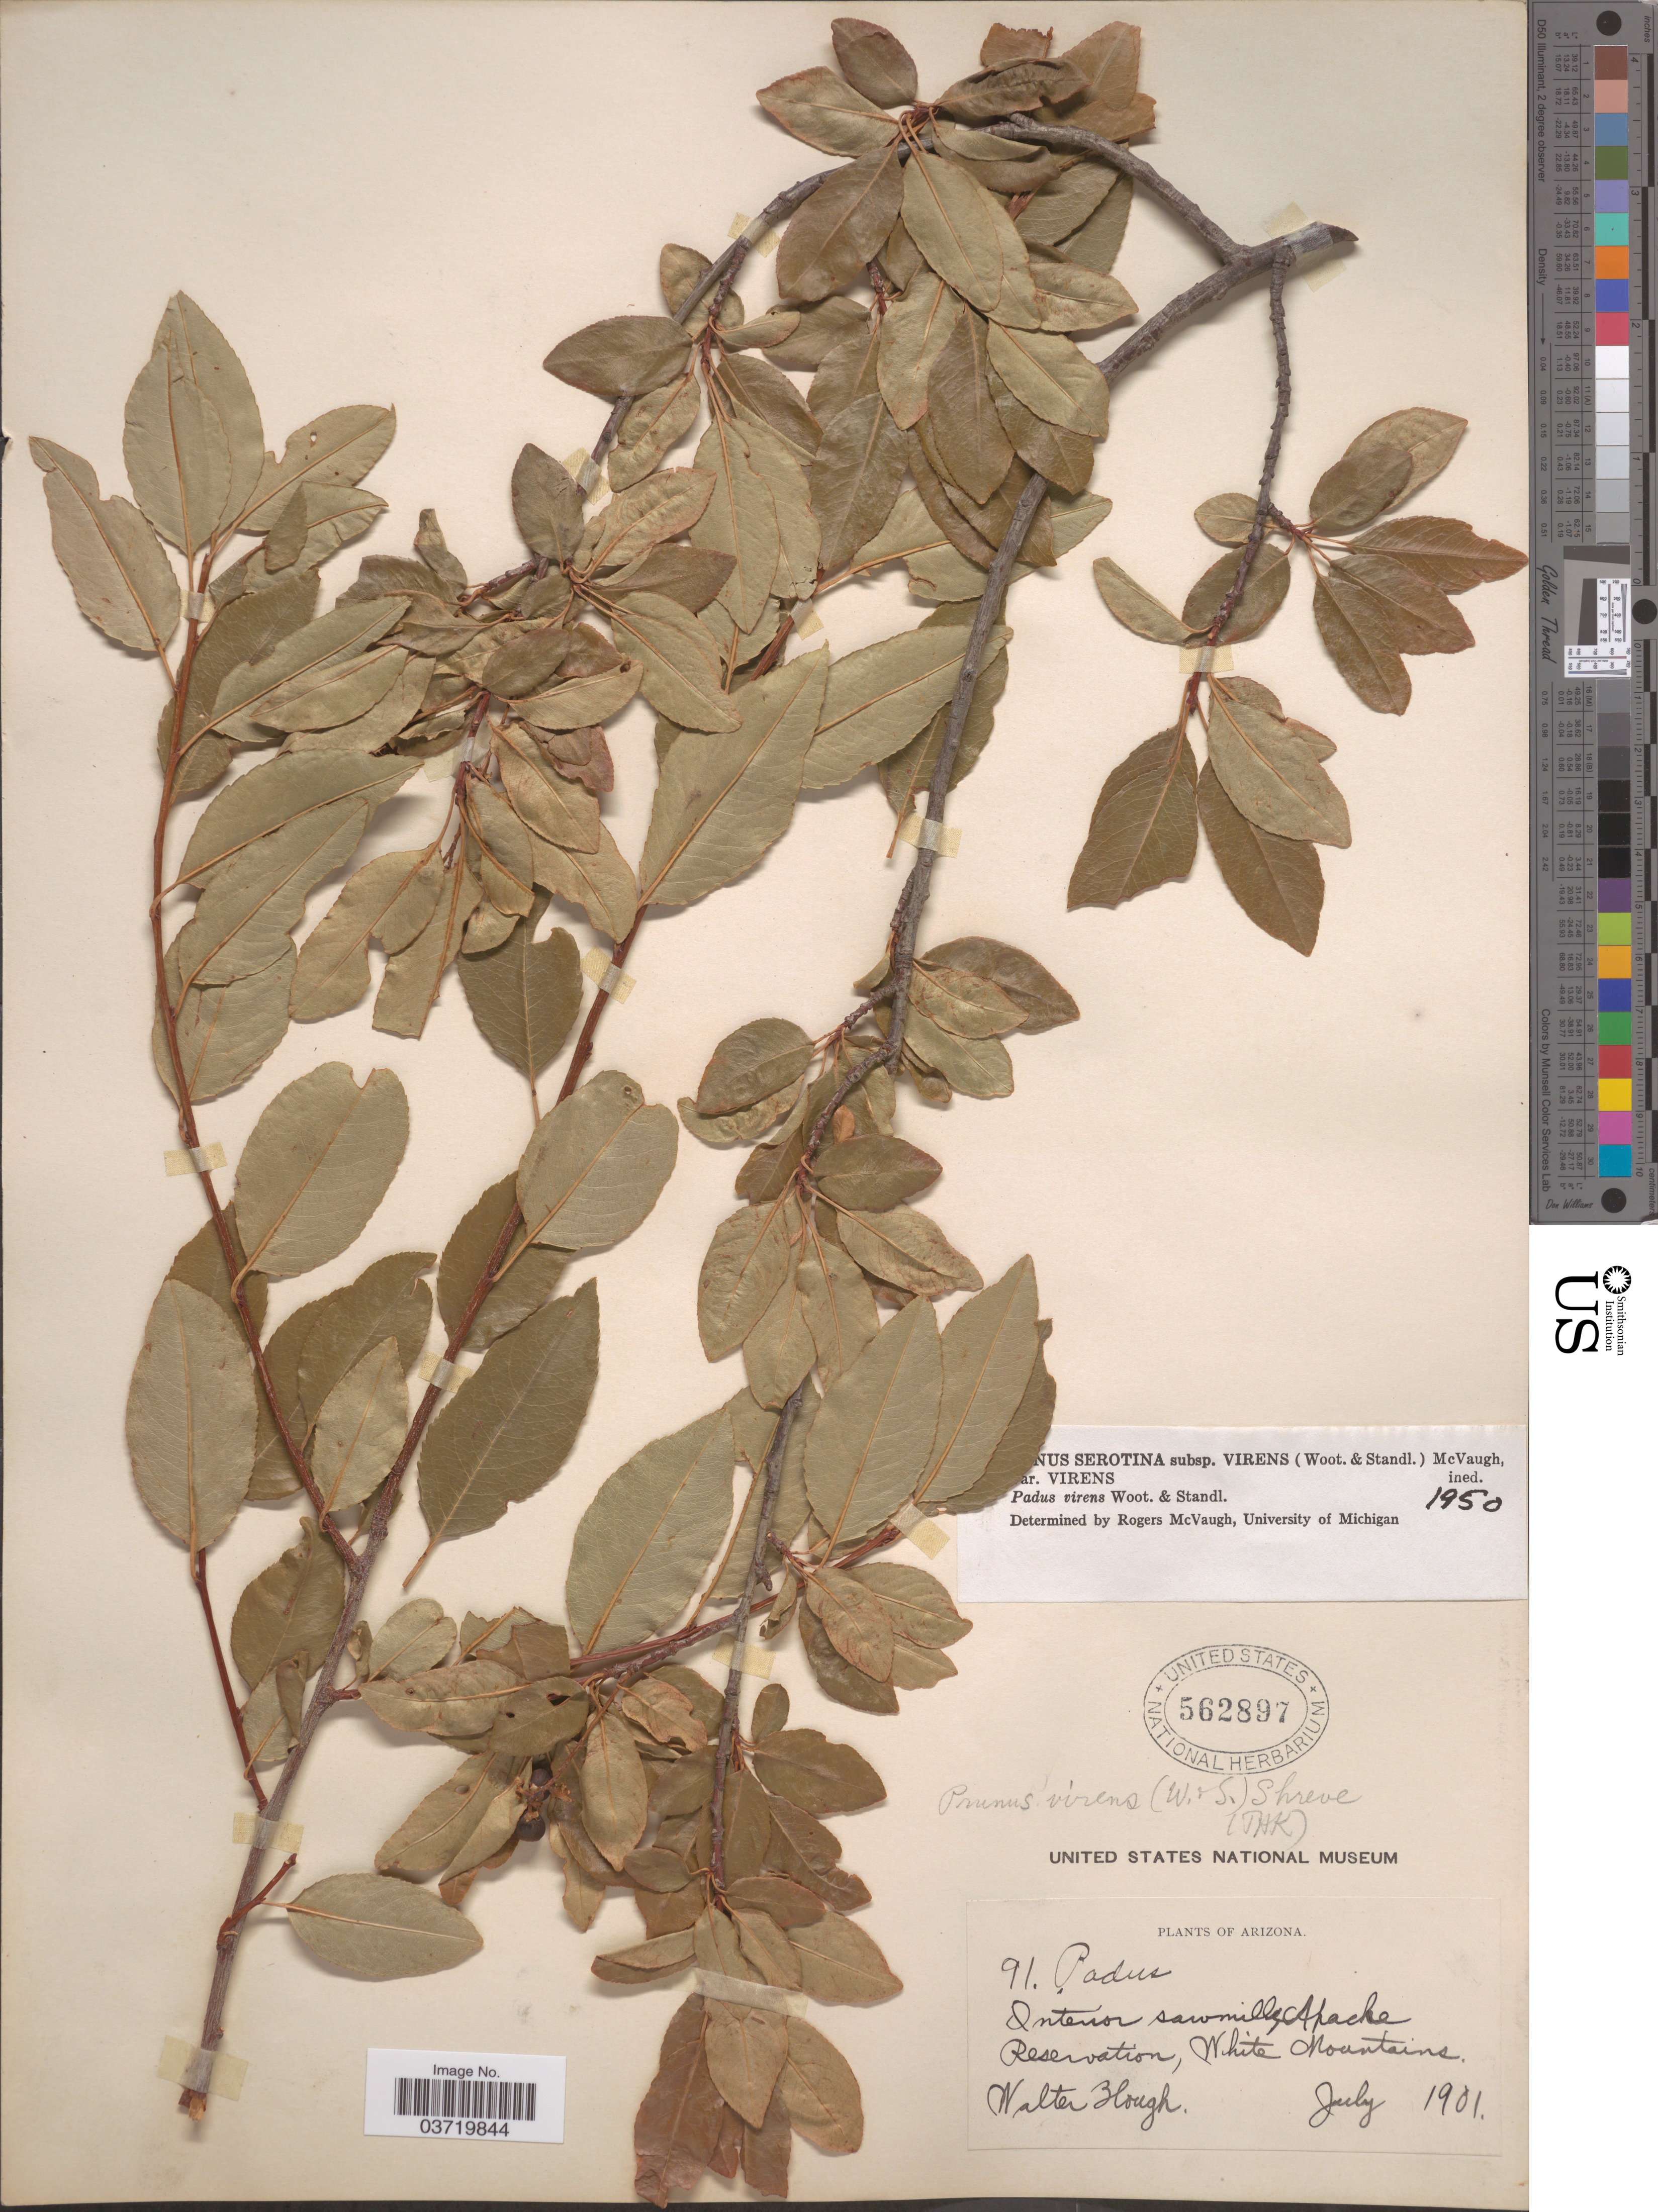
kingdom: Plantae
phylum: Tracheophyta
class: Magnoliopsida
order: Rosales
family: Rosaceae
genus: Prunus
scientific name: Prunus serotina var. rufula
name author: (Wooton & Standl.) McVaugh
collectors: W. Hough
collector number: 91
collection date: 1901-07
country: United States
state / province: Arizona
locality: Interior Sawmill, Apache Reservation, White Mountains.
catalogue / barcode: US 562897